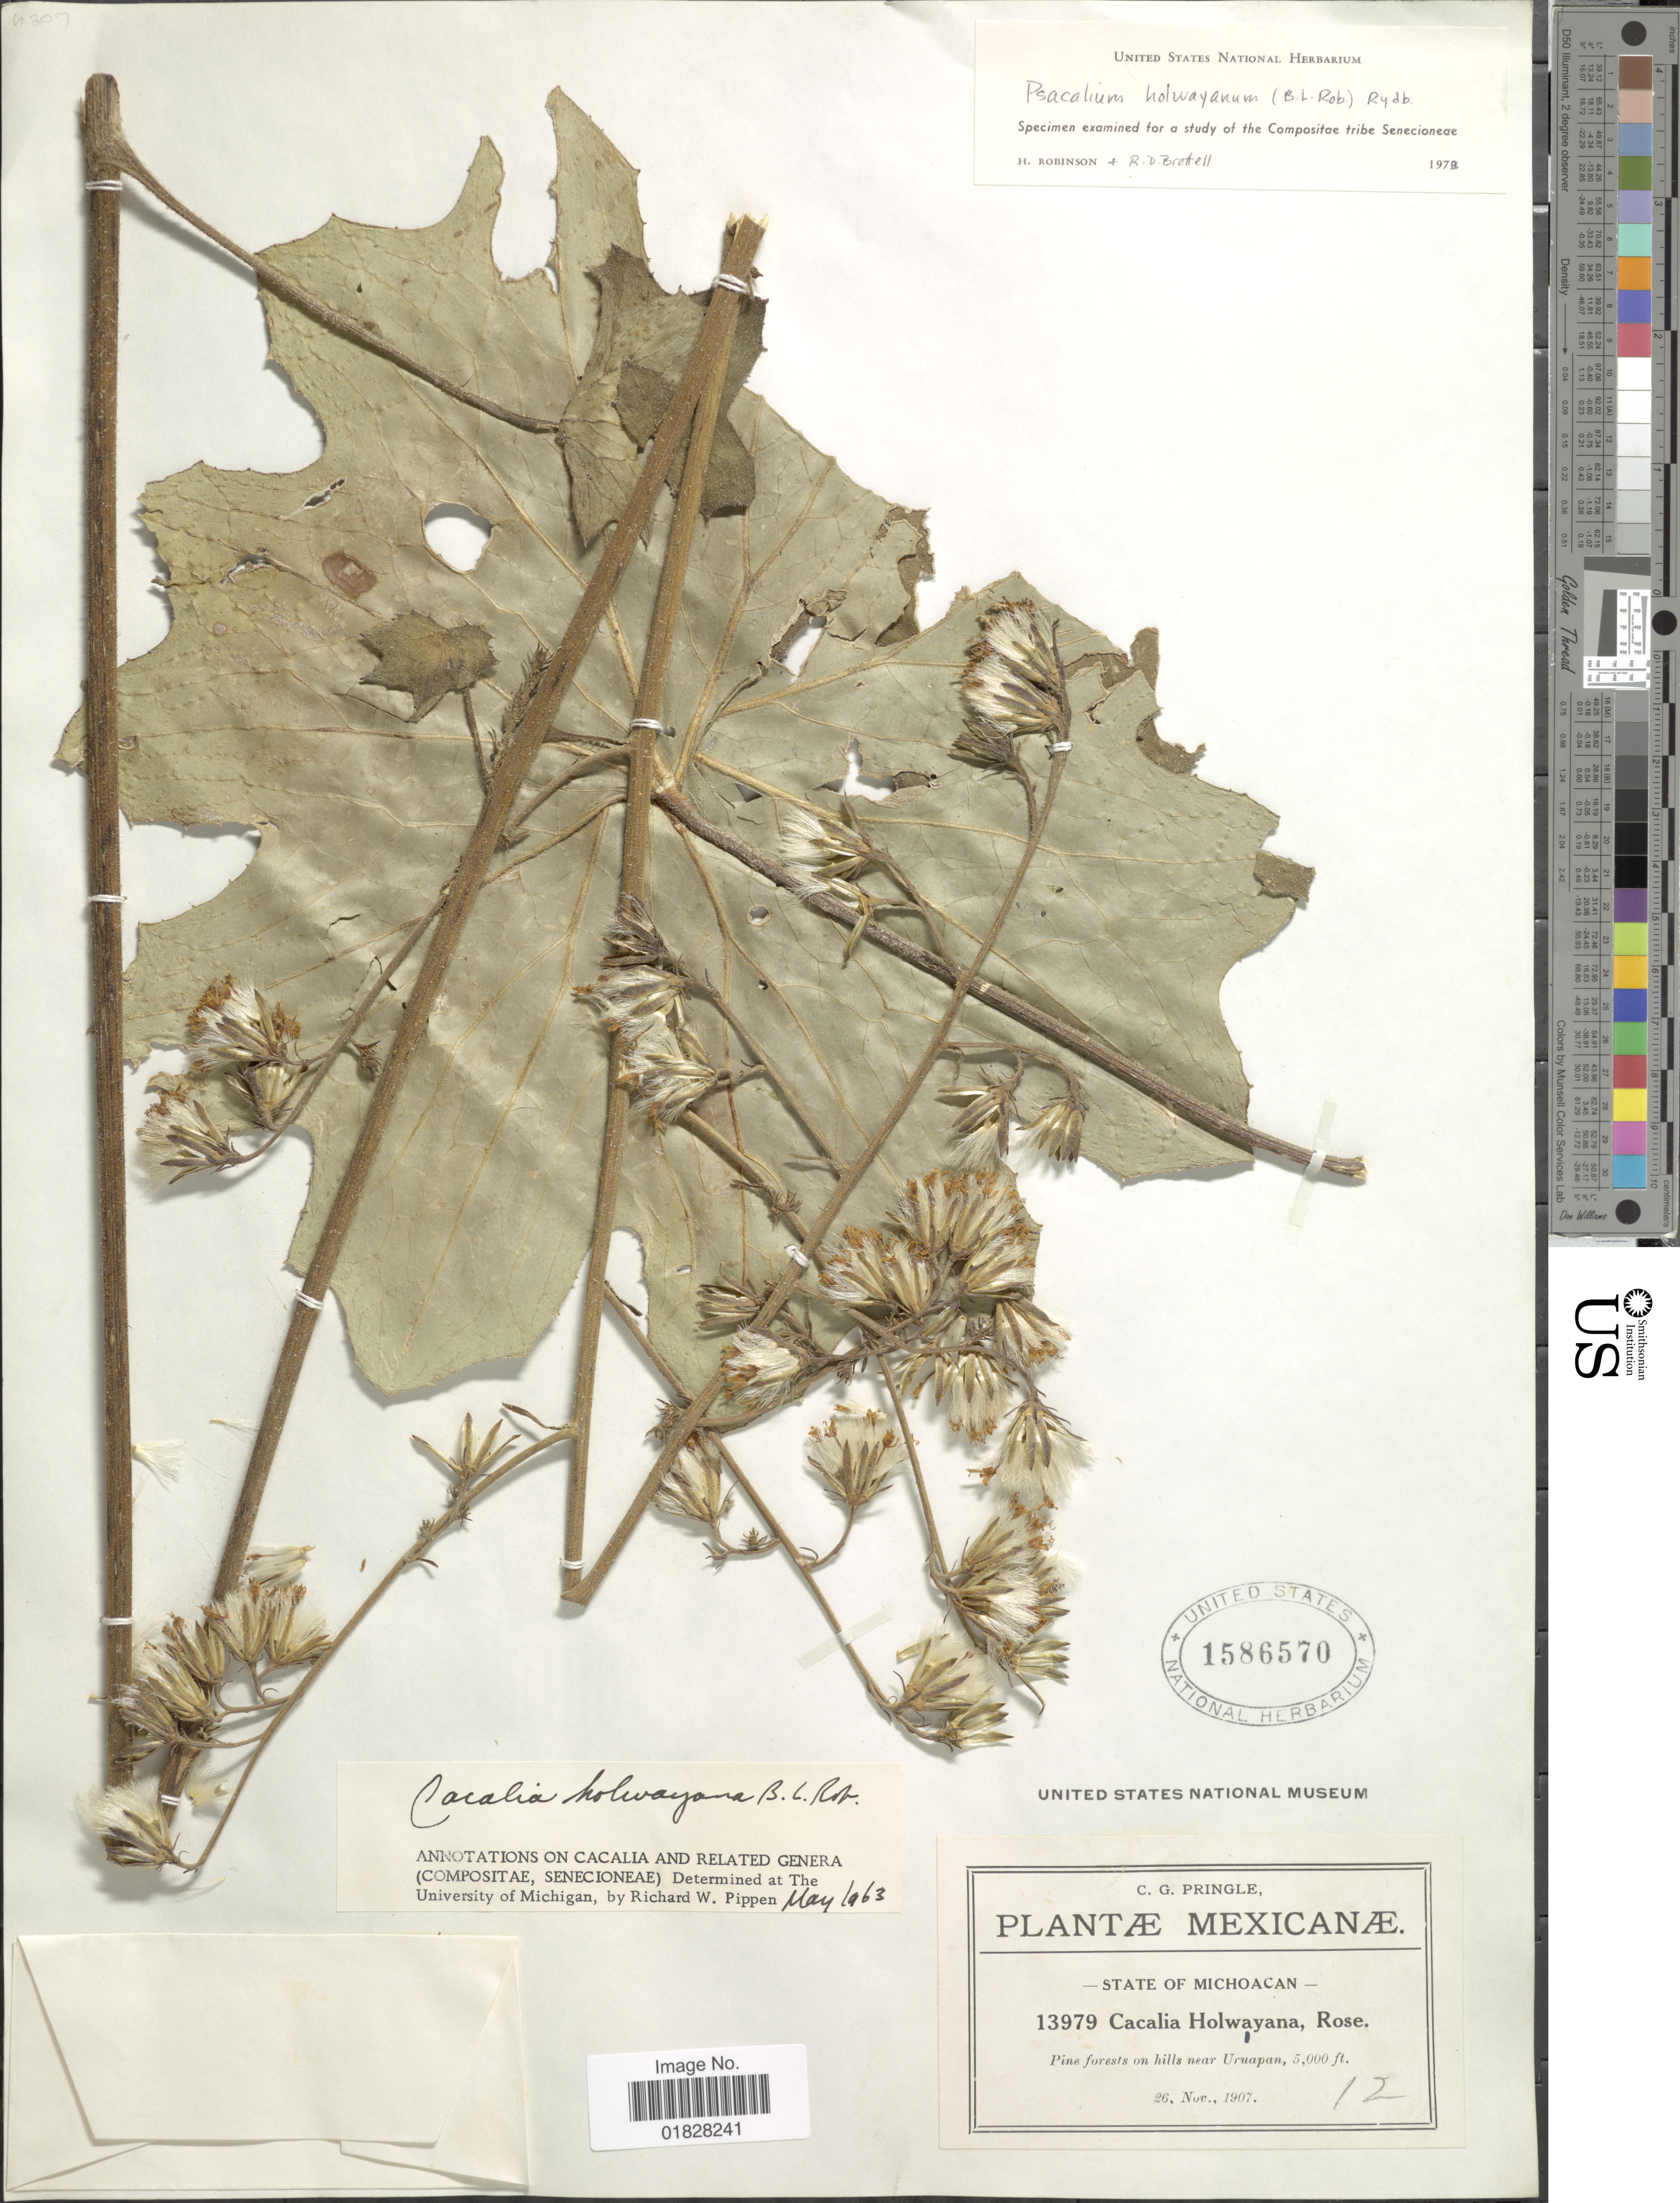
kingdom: Plantae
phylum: Tracheophyta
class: Magnoliopsida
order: Asterales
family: Asteraceae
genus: Psacalium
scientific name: Psacalium holwayana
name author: (B.L. Rob.) Rydb.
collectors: C. G. Pringle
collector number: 13979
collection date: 1907-11-26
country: Mexico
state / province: Michoacán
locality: State of Michoacan. Pine forests on hills near Uruapan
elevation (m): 1524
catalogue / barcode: US 1586570